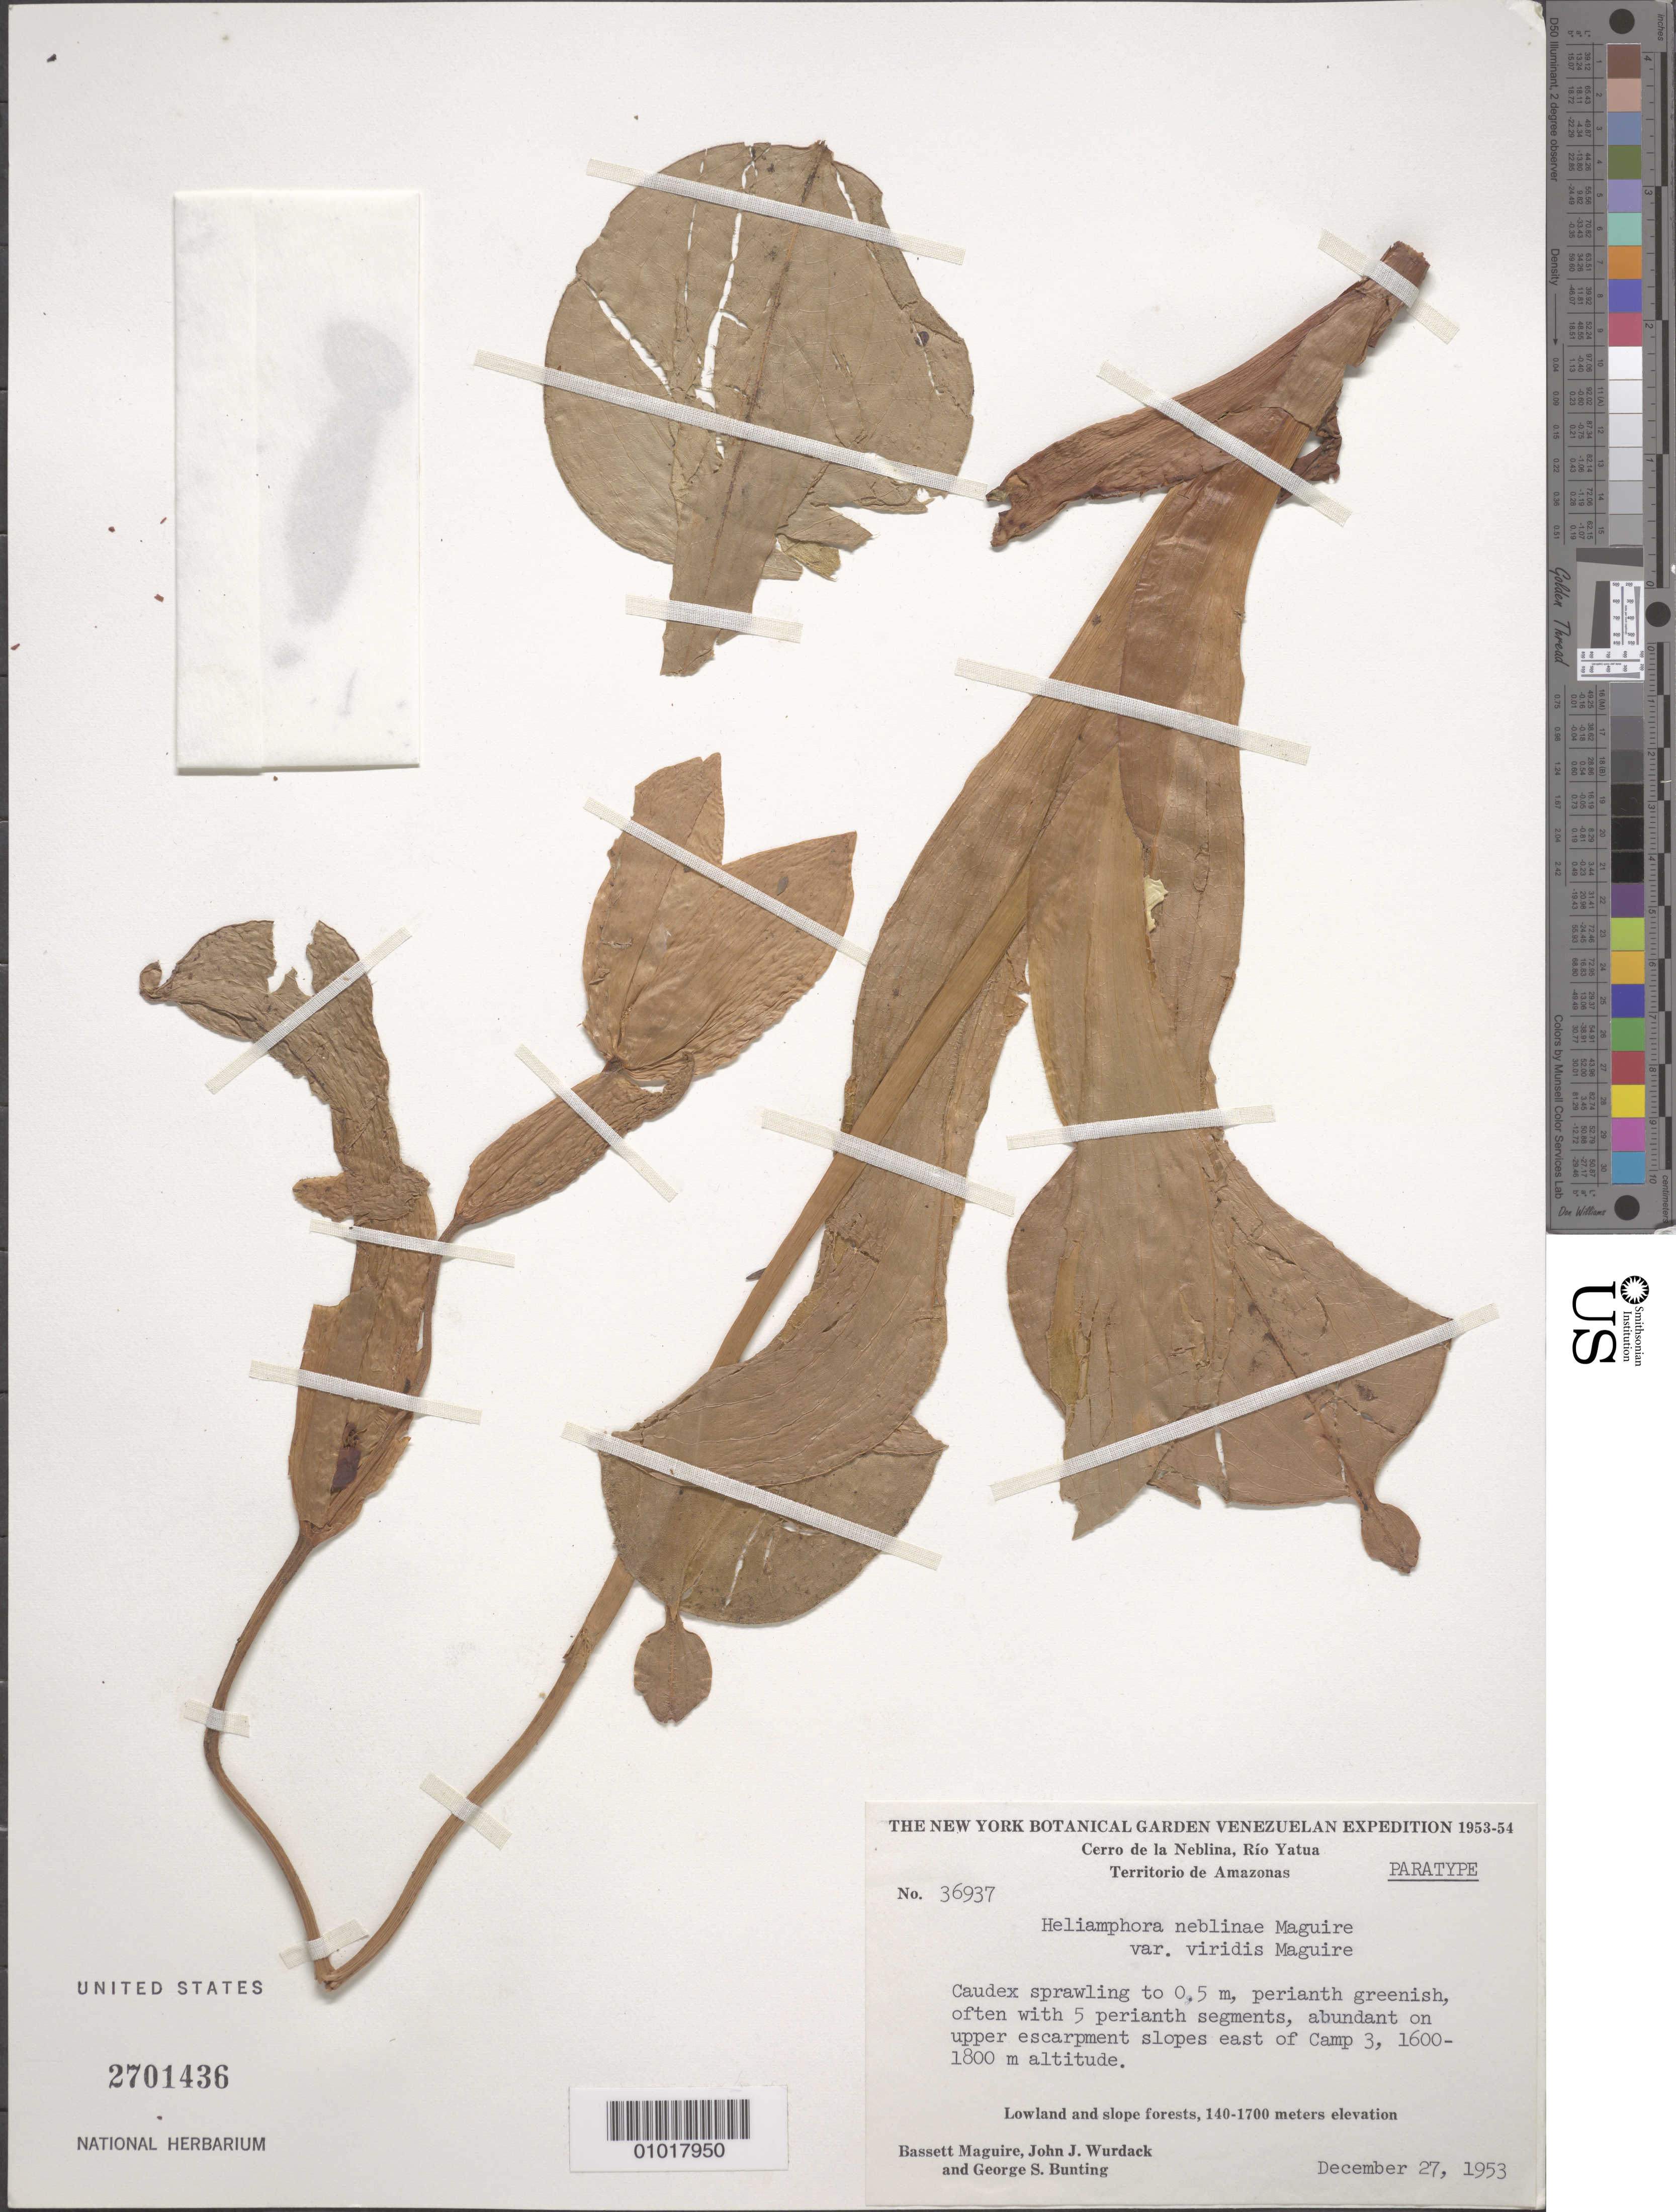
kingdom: Plantae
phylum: Tracheophyta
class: Magnoliopsida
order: Ericales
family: Sarraceniaceae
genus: Heliamphora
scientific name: Heliamphora neblinae var. viridis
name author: Maguire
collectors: B. Maguire, J. J. Wurdack & G. S. Bunting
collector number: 36937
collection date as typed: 27-Dec-53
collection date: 1953-12-27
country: Venezuela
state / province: Amazonas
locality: Upper escarpment slopes east of Camp 3.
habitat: Lowland and slope forests.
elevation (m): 1600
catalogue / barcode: US 2701436